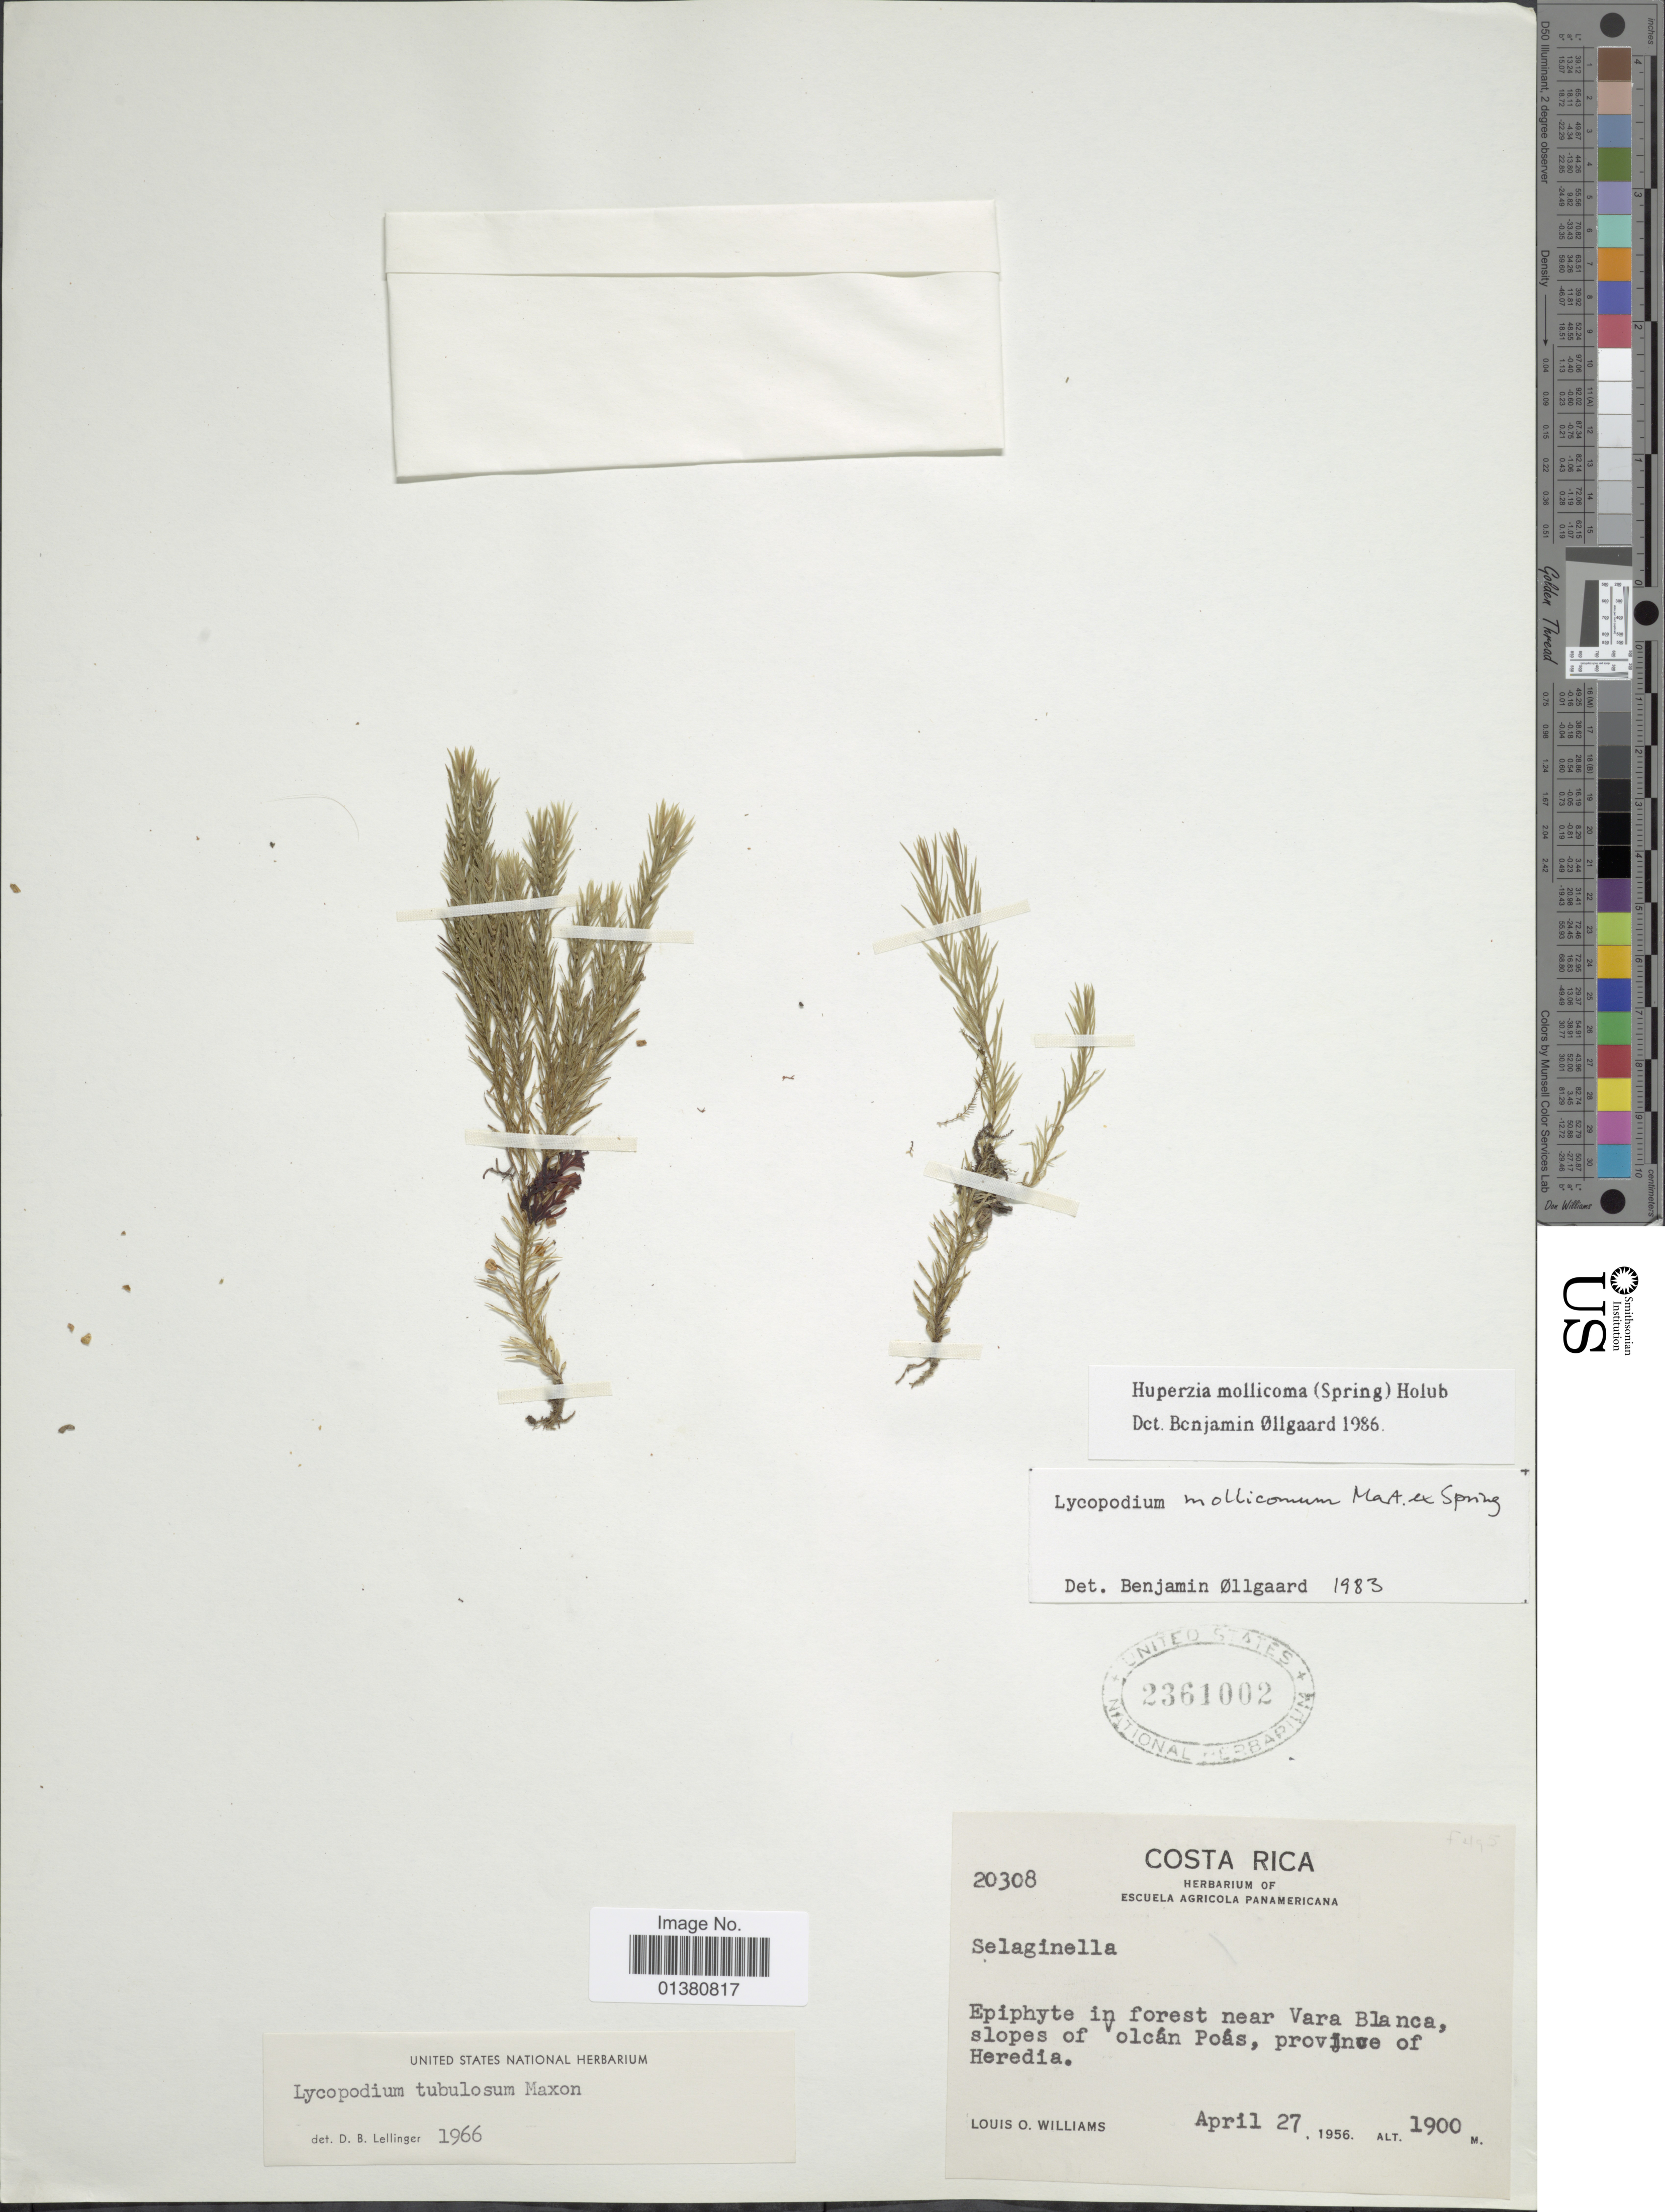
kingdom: Plantae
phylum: Tracheophyta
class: Lycopodiopsida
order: Lycopodiales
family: Lycopodiaceae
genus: Phlegmariurus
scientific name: Phlegmariurus mollicomus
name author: (Spring) B. Øllg.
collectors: L. O. Williams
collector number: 20308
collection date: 1956-04-27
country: Costa Rica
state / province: Heredia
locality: In forest near Vara Blanca, slopes of Volcán Pos, province of Heredia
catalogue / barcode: US 2361002